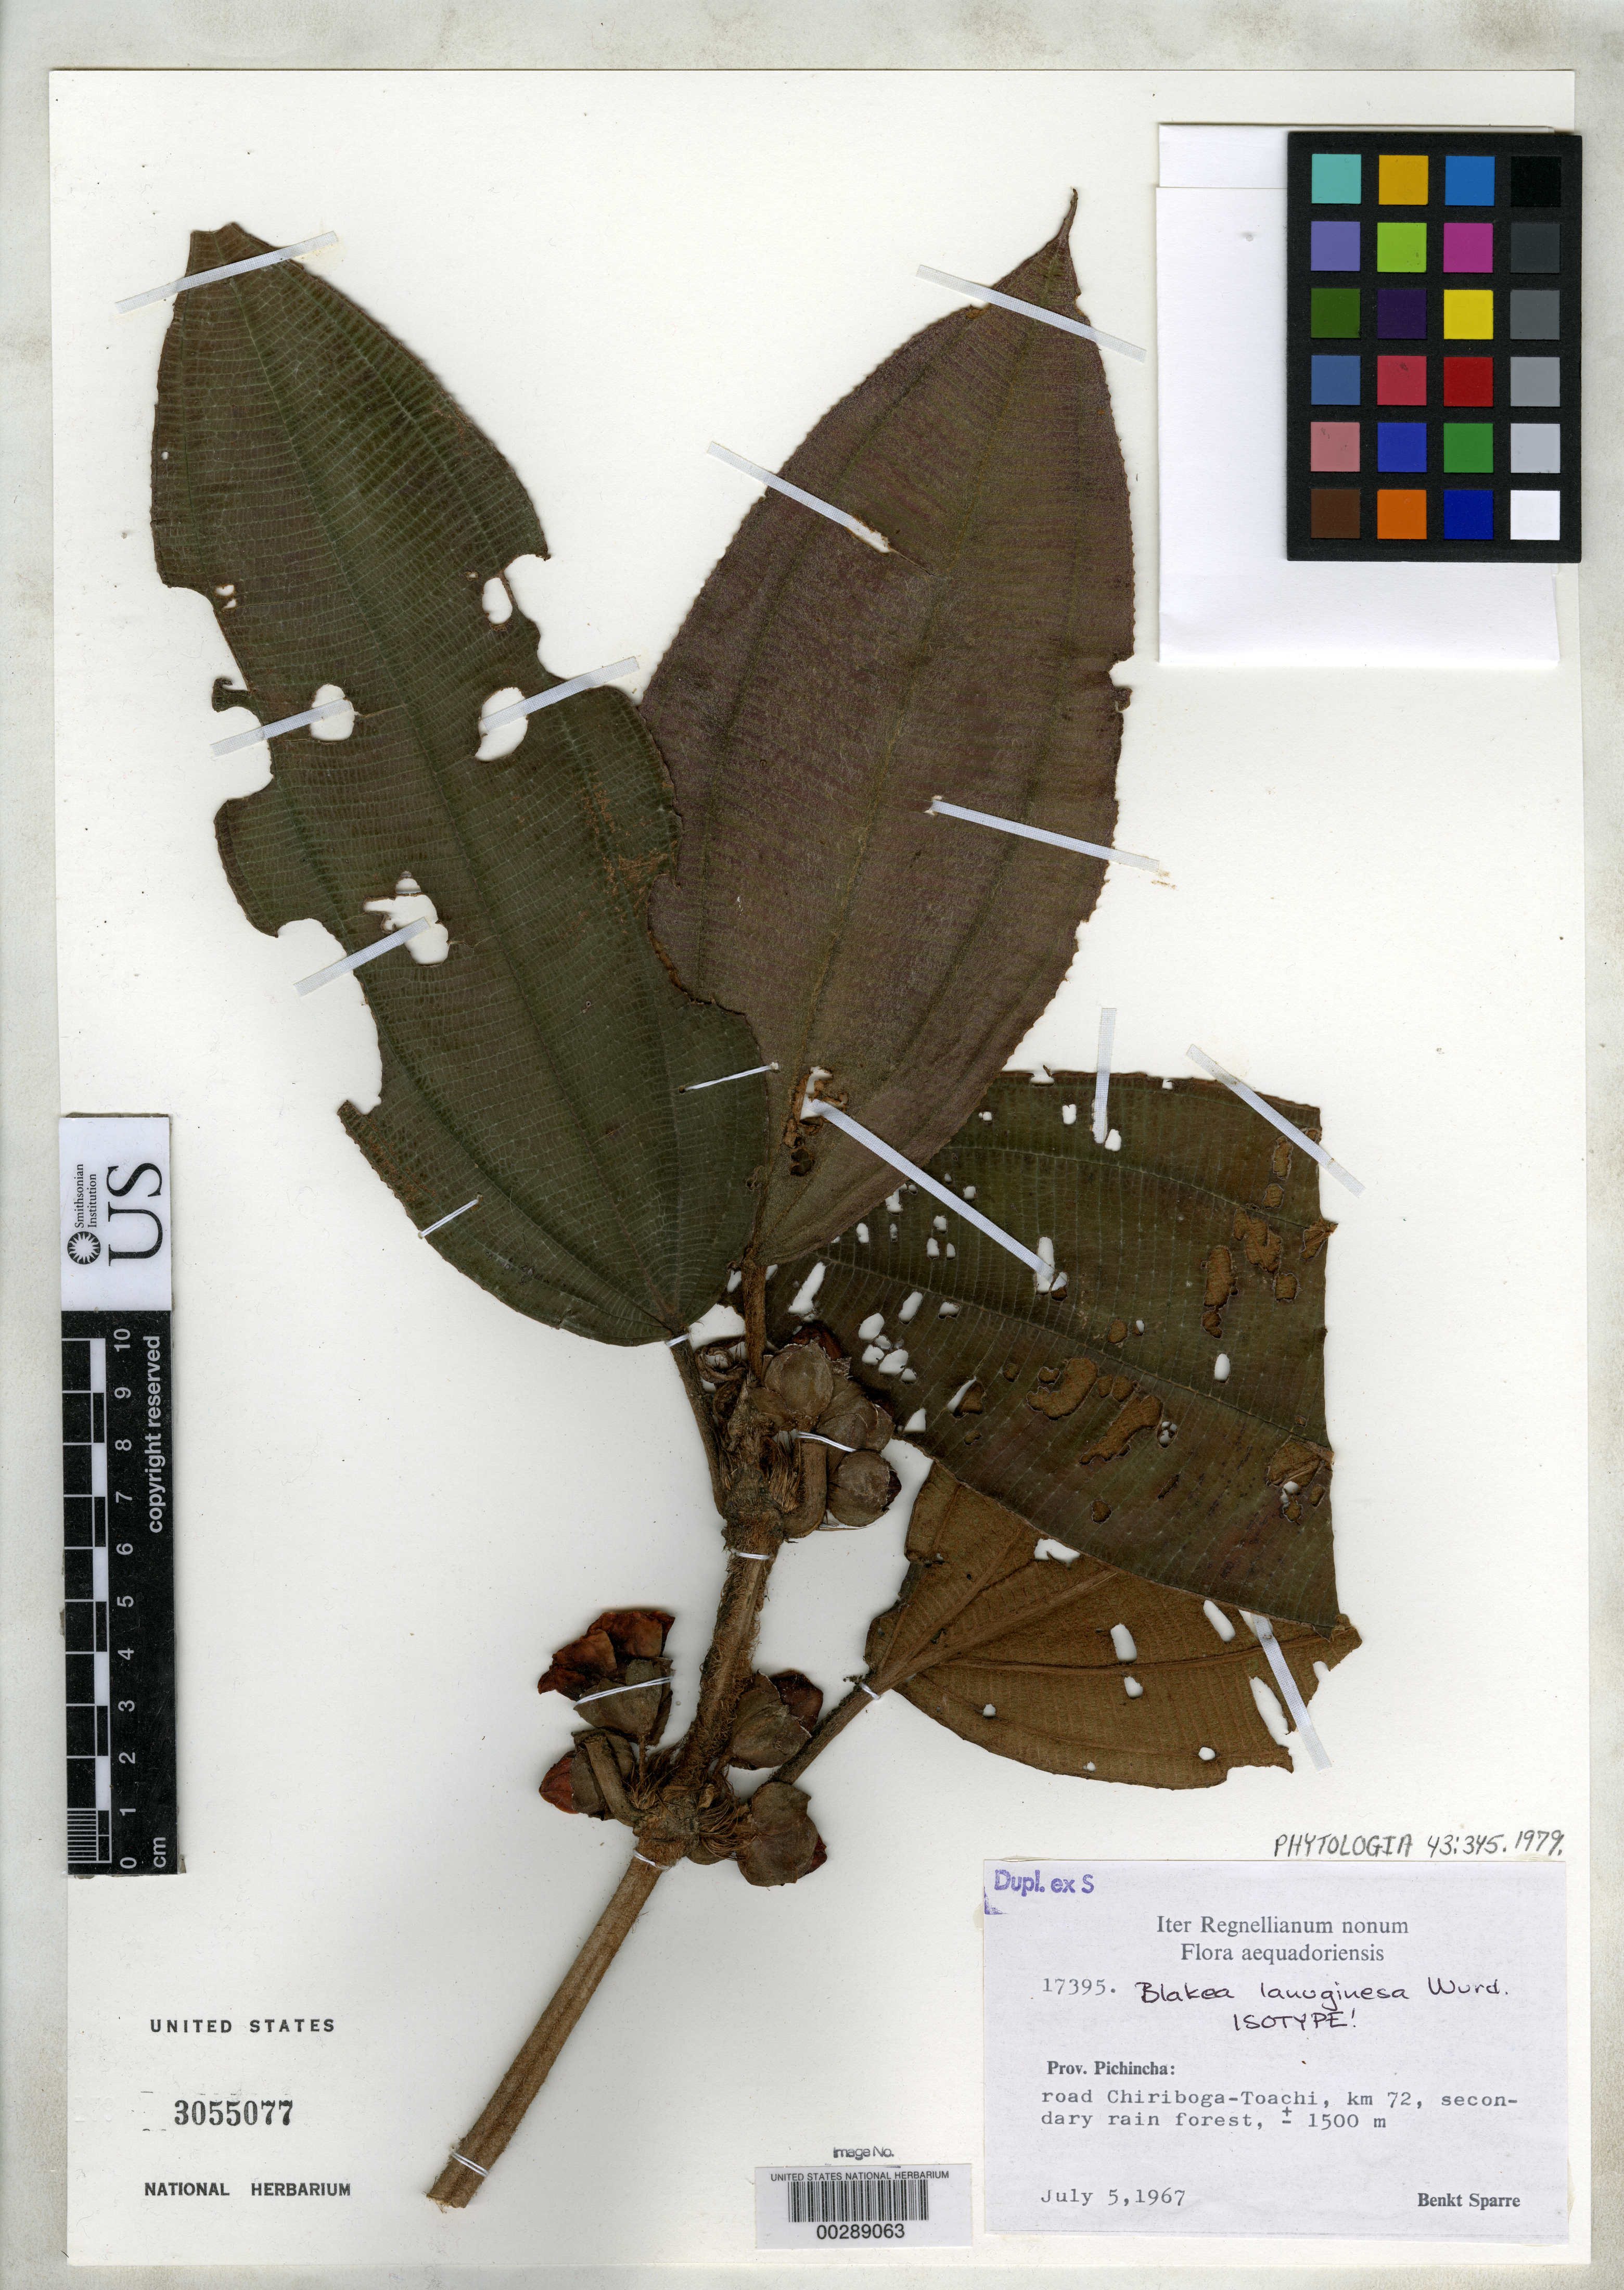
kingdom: Plantae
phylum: Tracheophyta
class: Magnoliopsida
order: Myrtales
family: Melastomataceae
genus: Blakea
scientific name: Blakea lanuginosa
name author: Wurdack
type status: Isotype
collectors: B. Sparre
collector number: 17395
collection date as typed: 05 Jul 1967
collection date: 1967-07-05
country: Ecuador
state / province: Pichincha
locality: Km 72 of Chiriboga-Toachi road.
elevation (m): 1500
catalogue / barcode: US 3055077